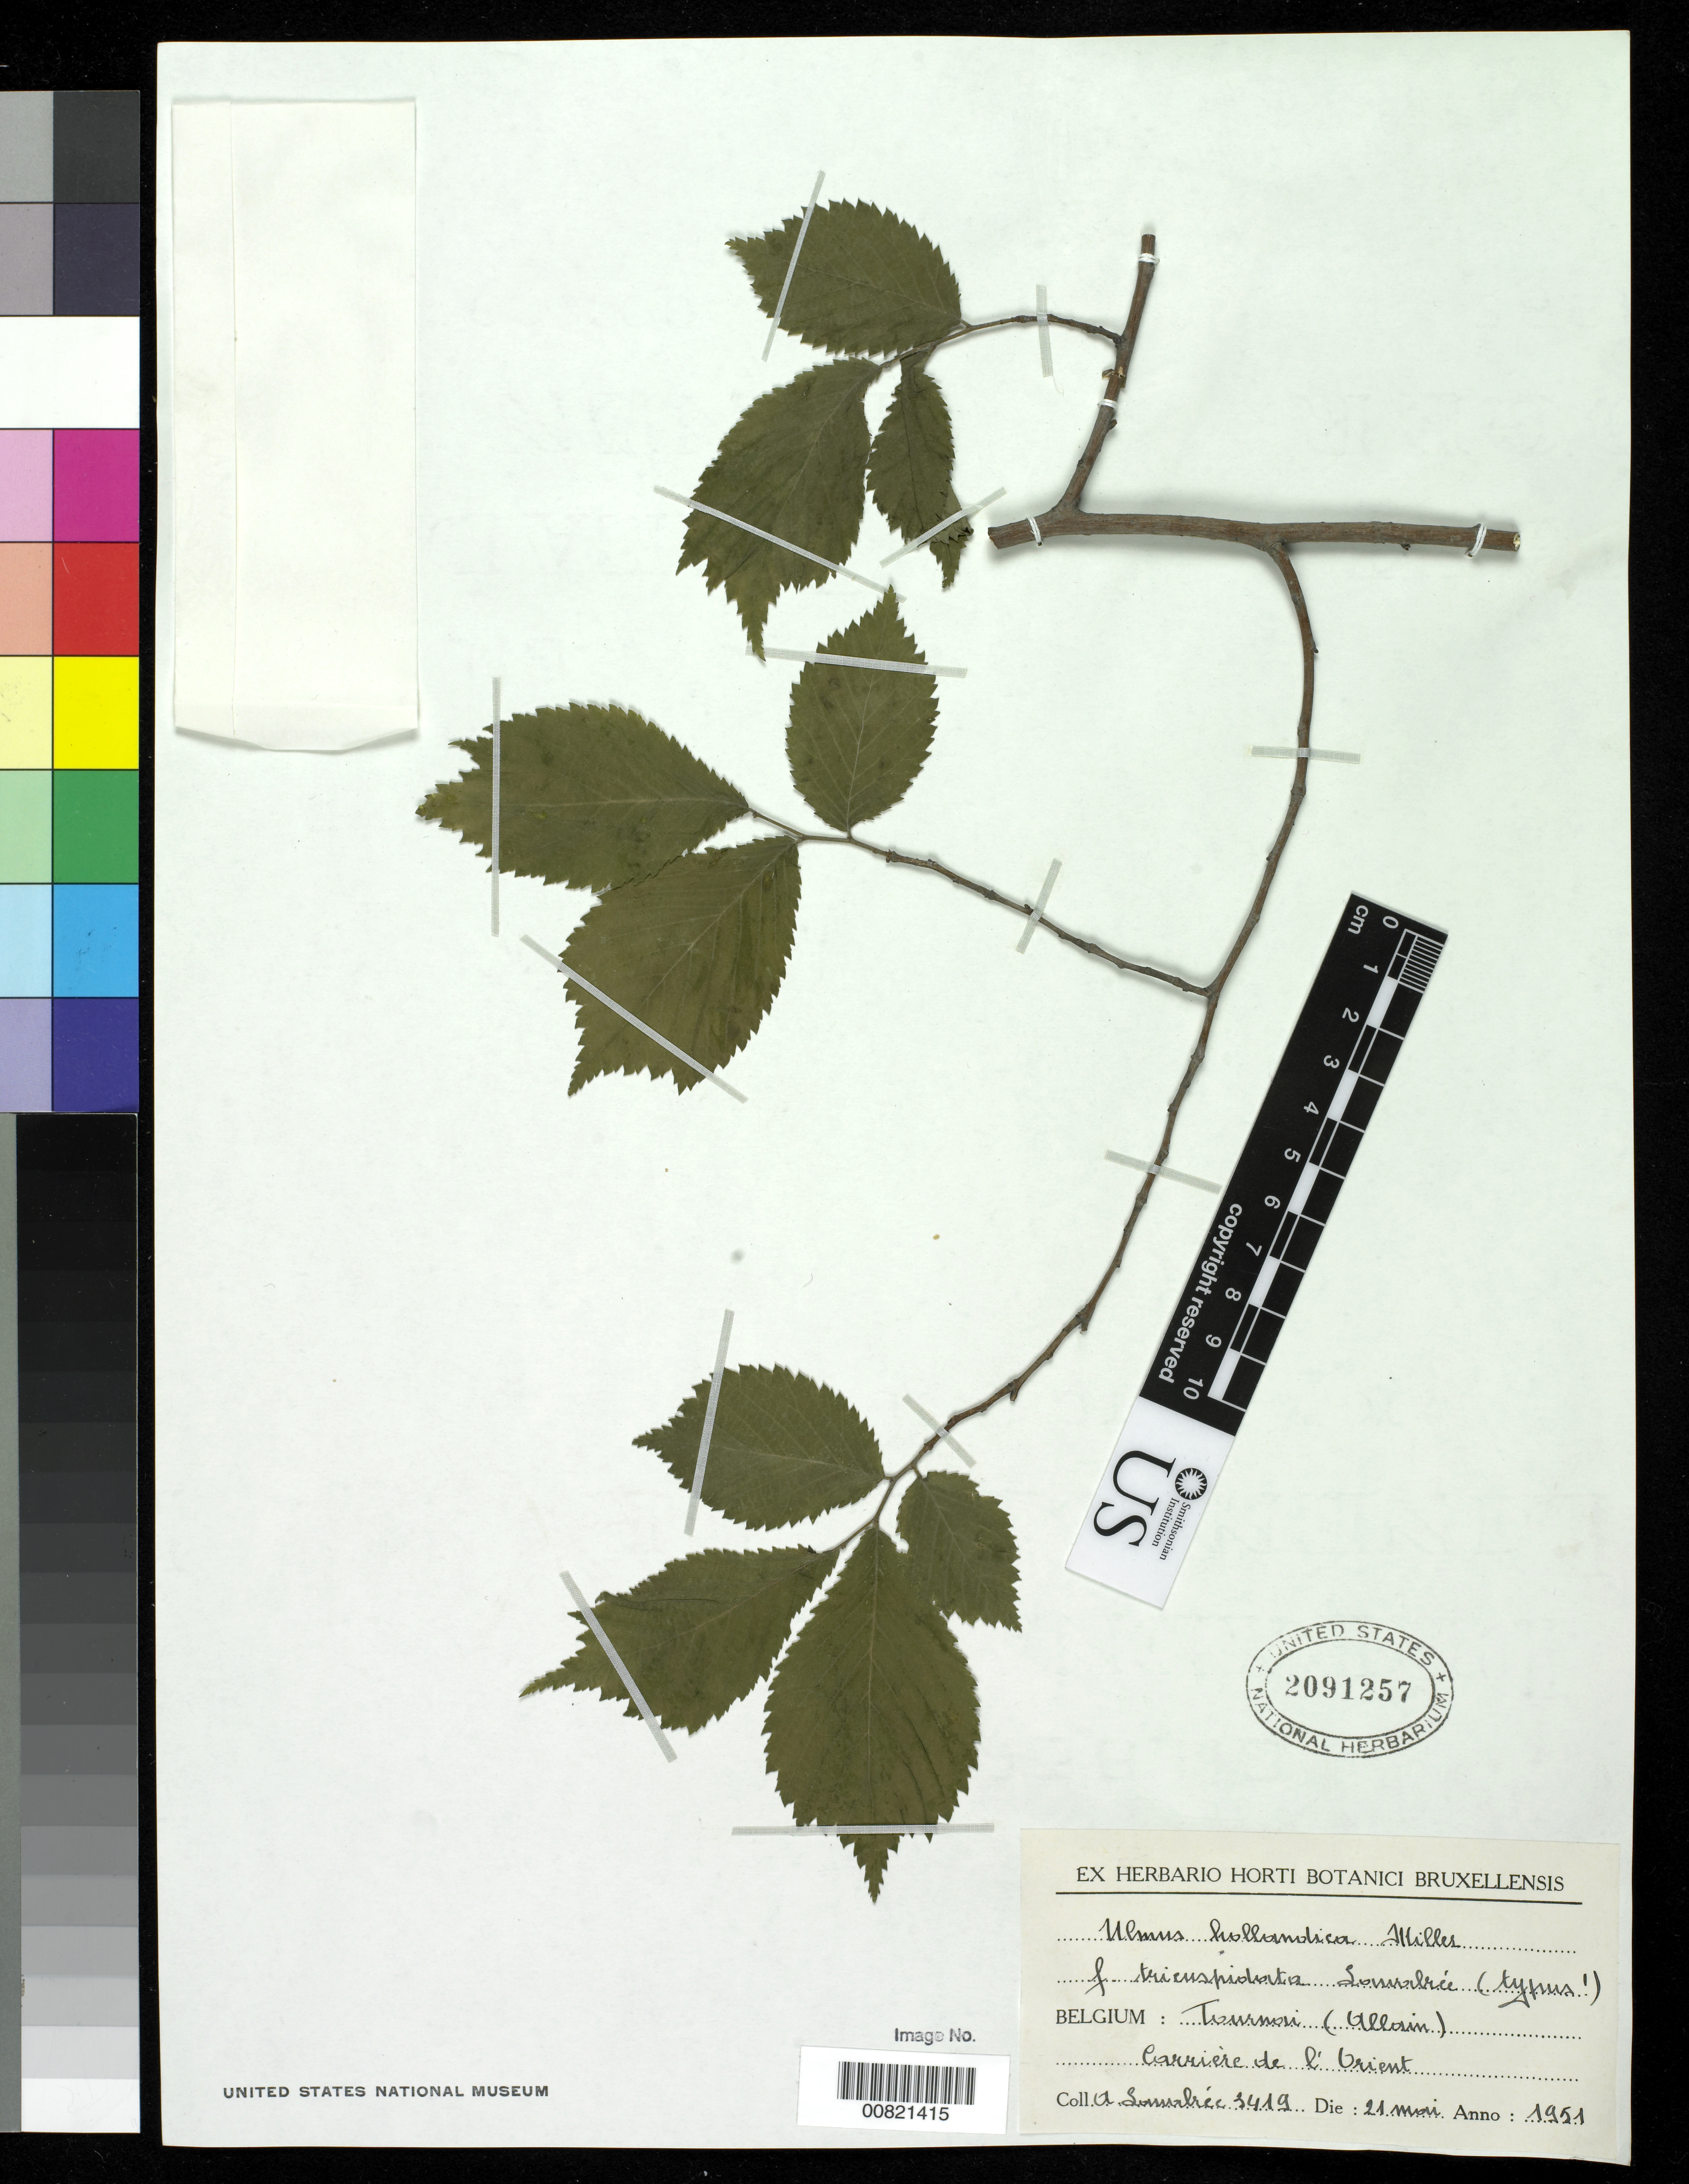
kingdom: Plantae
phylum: Tracheophyta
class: Magnoliopsida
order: Rosales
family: Ulmaceae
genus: Ulmus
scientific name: Ulmus hollandica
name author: Mill.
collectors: A. G. Lawalrée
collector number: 3419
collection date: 1951-05-21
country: Belgium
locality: Carriere de l'Orient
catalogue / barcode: US 2091257